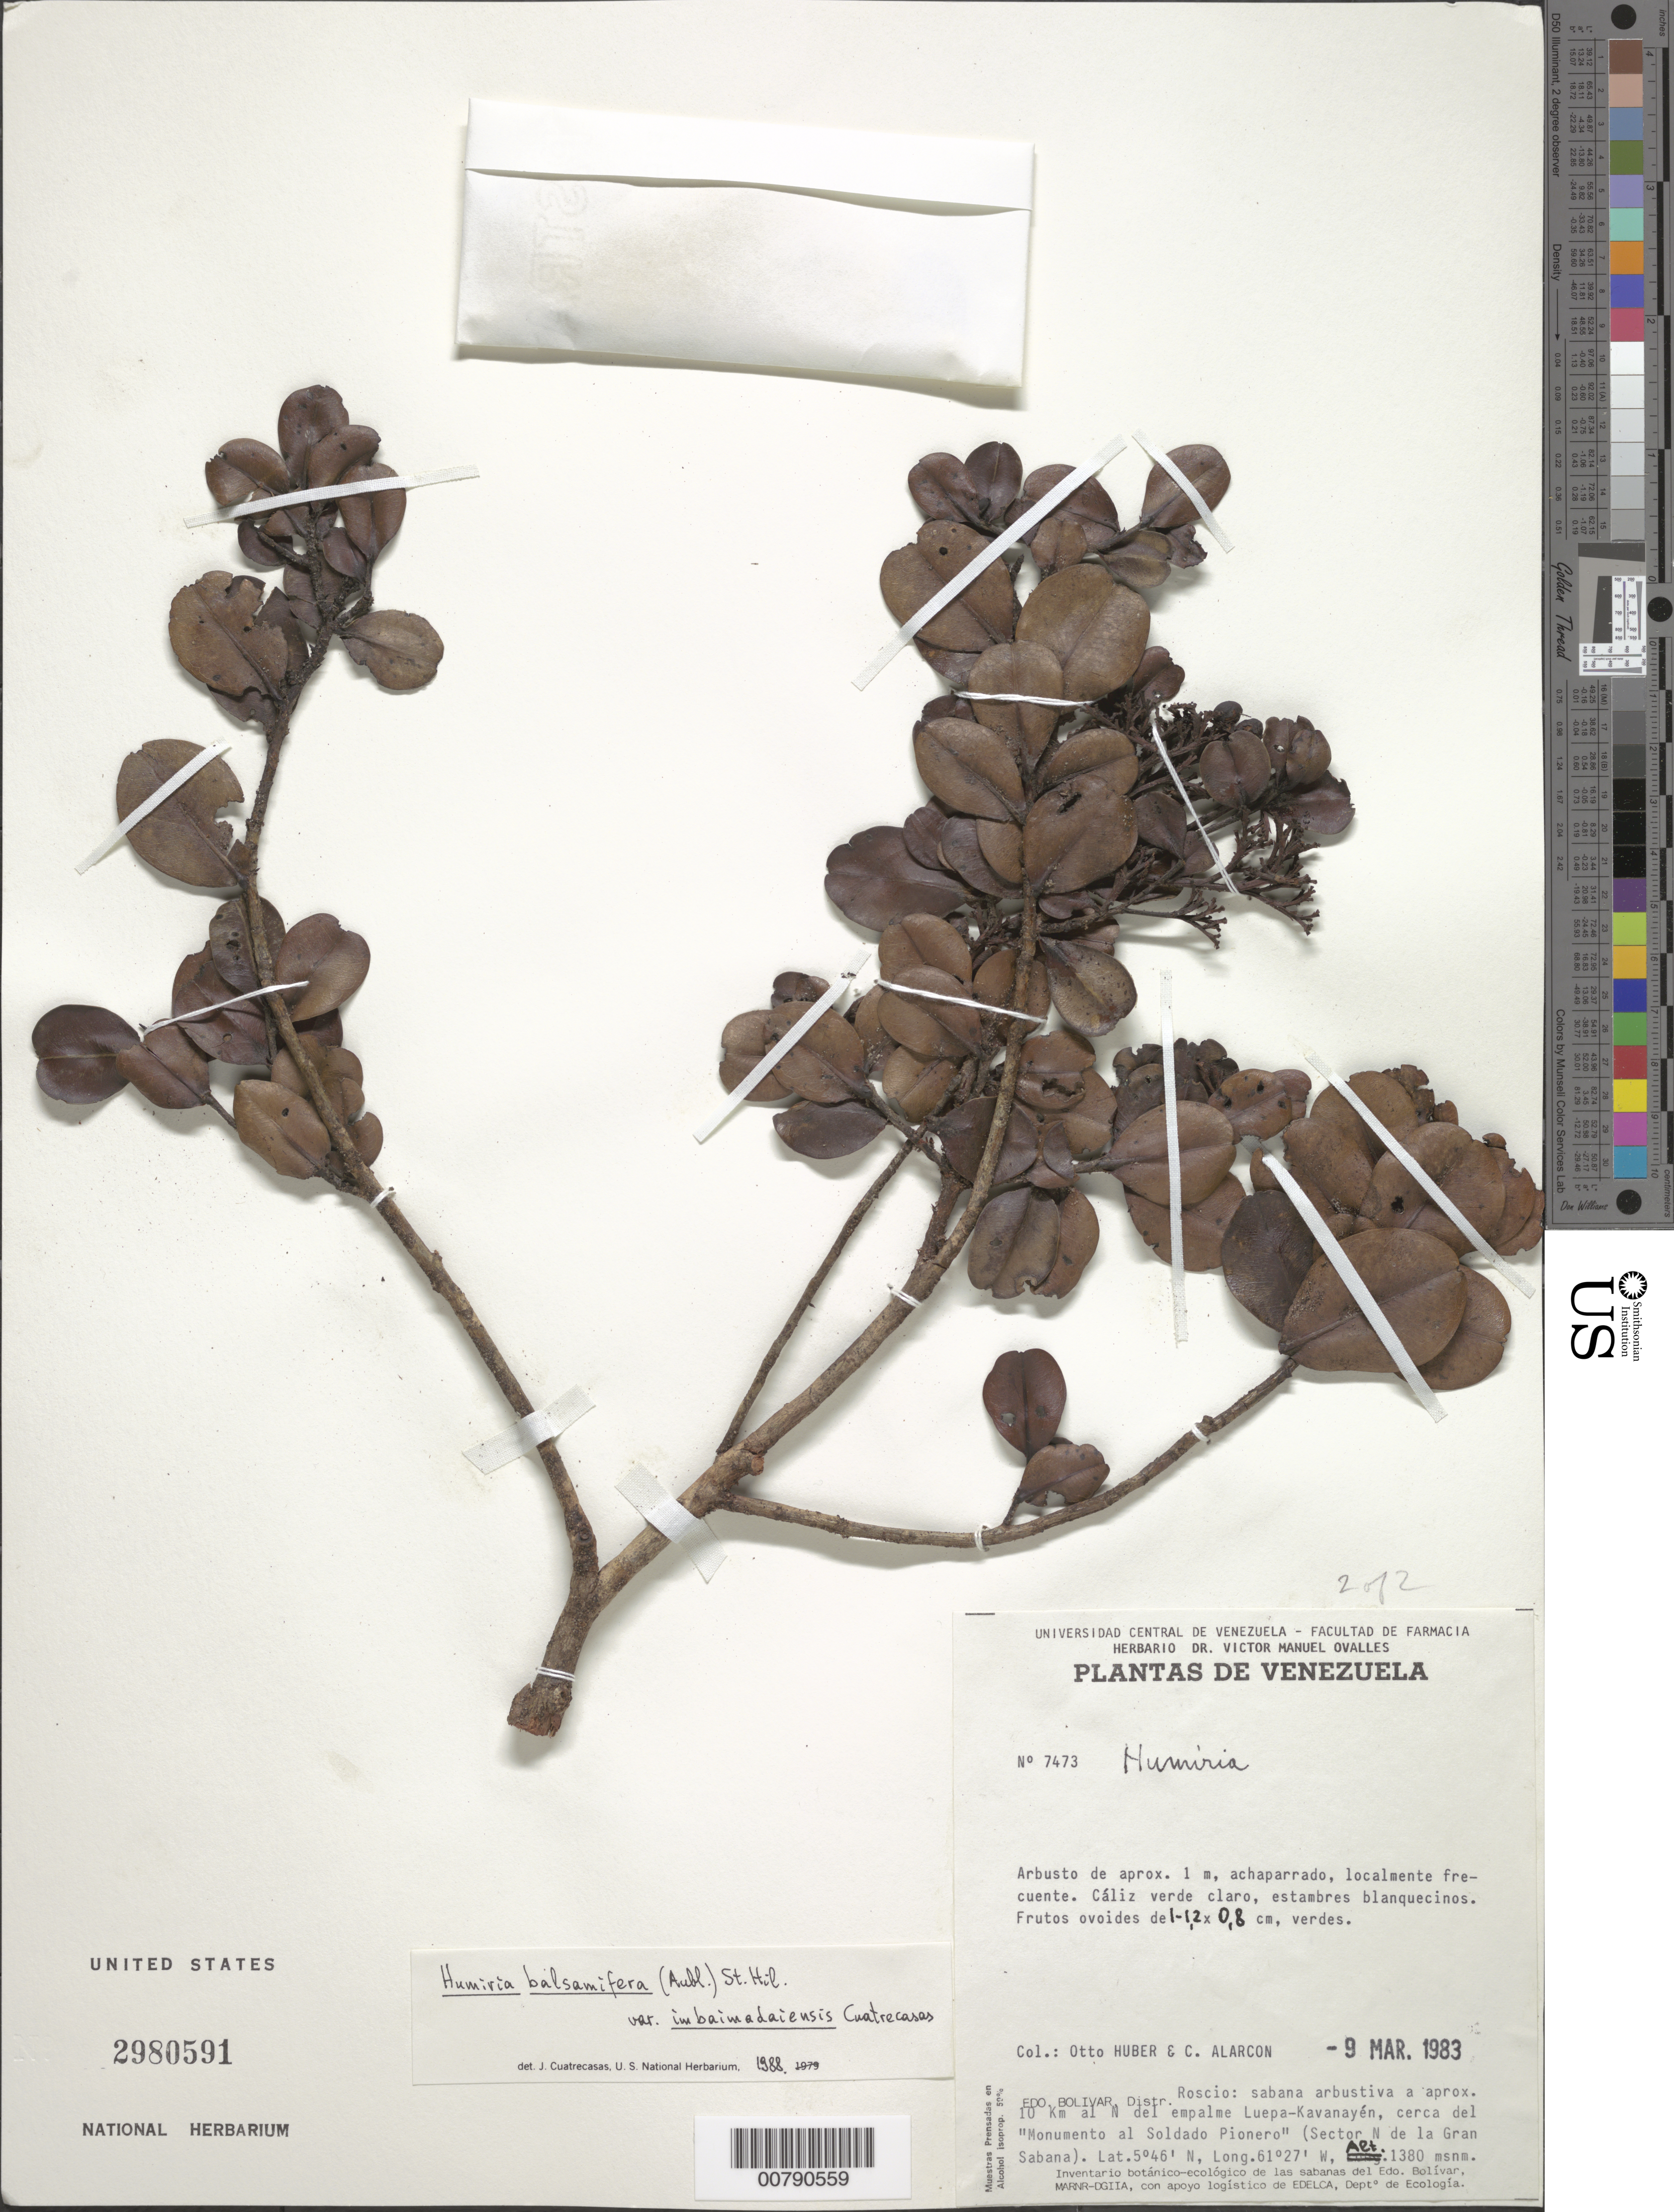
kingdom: Plantae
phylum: Tracheophyta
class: Magnoliopsida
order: Malpighiales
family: Humiriaceae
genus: Humiria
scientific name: Humiria balsamifera var. imbaimadaiensis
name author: Cuatrec.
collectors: O. Huber & C. Alarcon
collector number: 7473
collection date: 1983-03-09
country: Venezuela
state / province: Bolivar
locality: Distr. Roscio: sabana arbustiva a aprox. 10 Km al N del empalme Luepa-Kavanayén, cerca del "Monumento al Soldado Pionero" (Sector N de la Gran Sabana).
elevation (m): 1380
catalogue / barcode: US 2980591